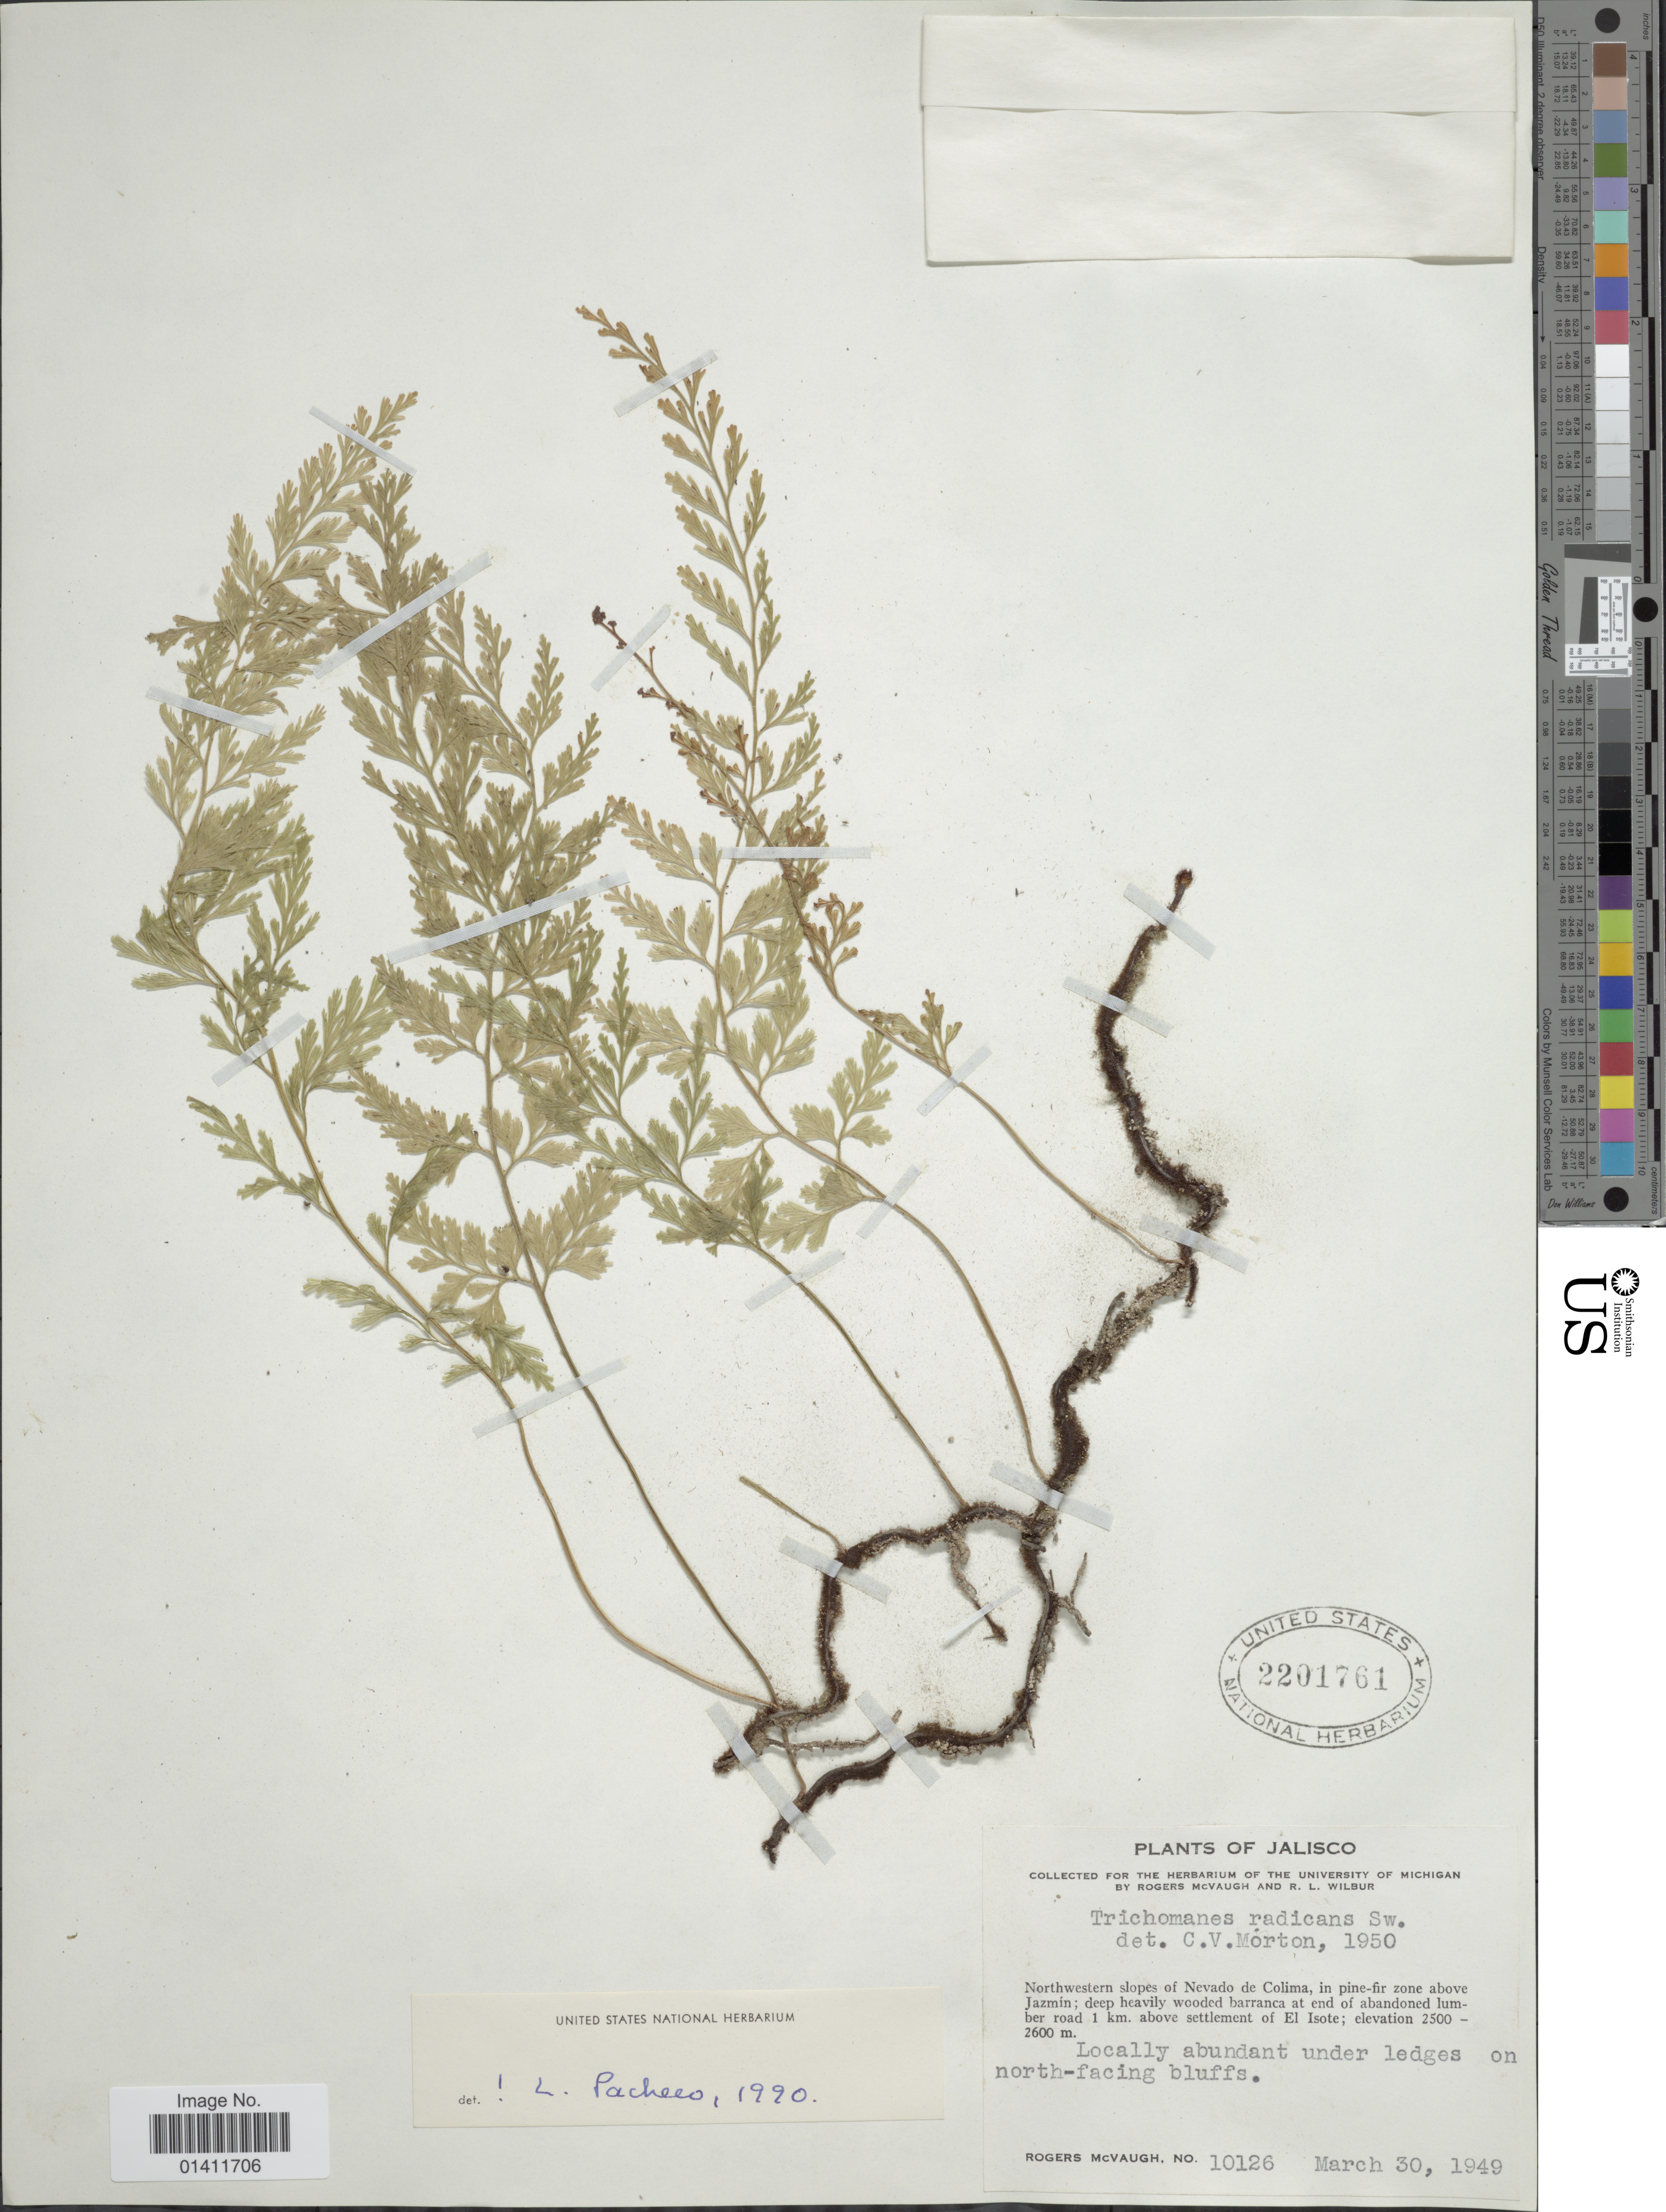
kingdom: Plantae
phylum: Tracheophyta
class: Polypodiopsida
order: Hymenophyllales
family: Hymenophyllaceae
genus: Vandenboschia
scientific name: Vandenboschia radicans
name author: (Sw.) Copel.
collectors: R. McVaugh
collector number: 10126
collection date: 1949-03-30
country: Mexico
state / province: Jalisco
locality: Northwestern slopes of Nevado de Colima, in pine-fir zone above Jazmin; deep heavily wooded barranca at end of abandoned lumber road 1 km. above settlement of El Isote.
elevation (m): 2600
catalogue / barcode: US 2201761